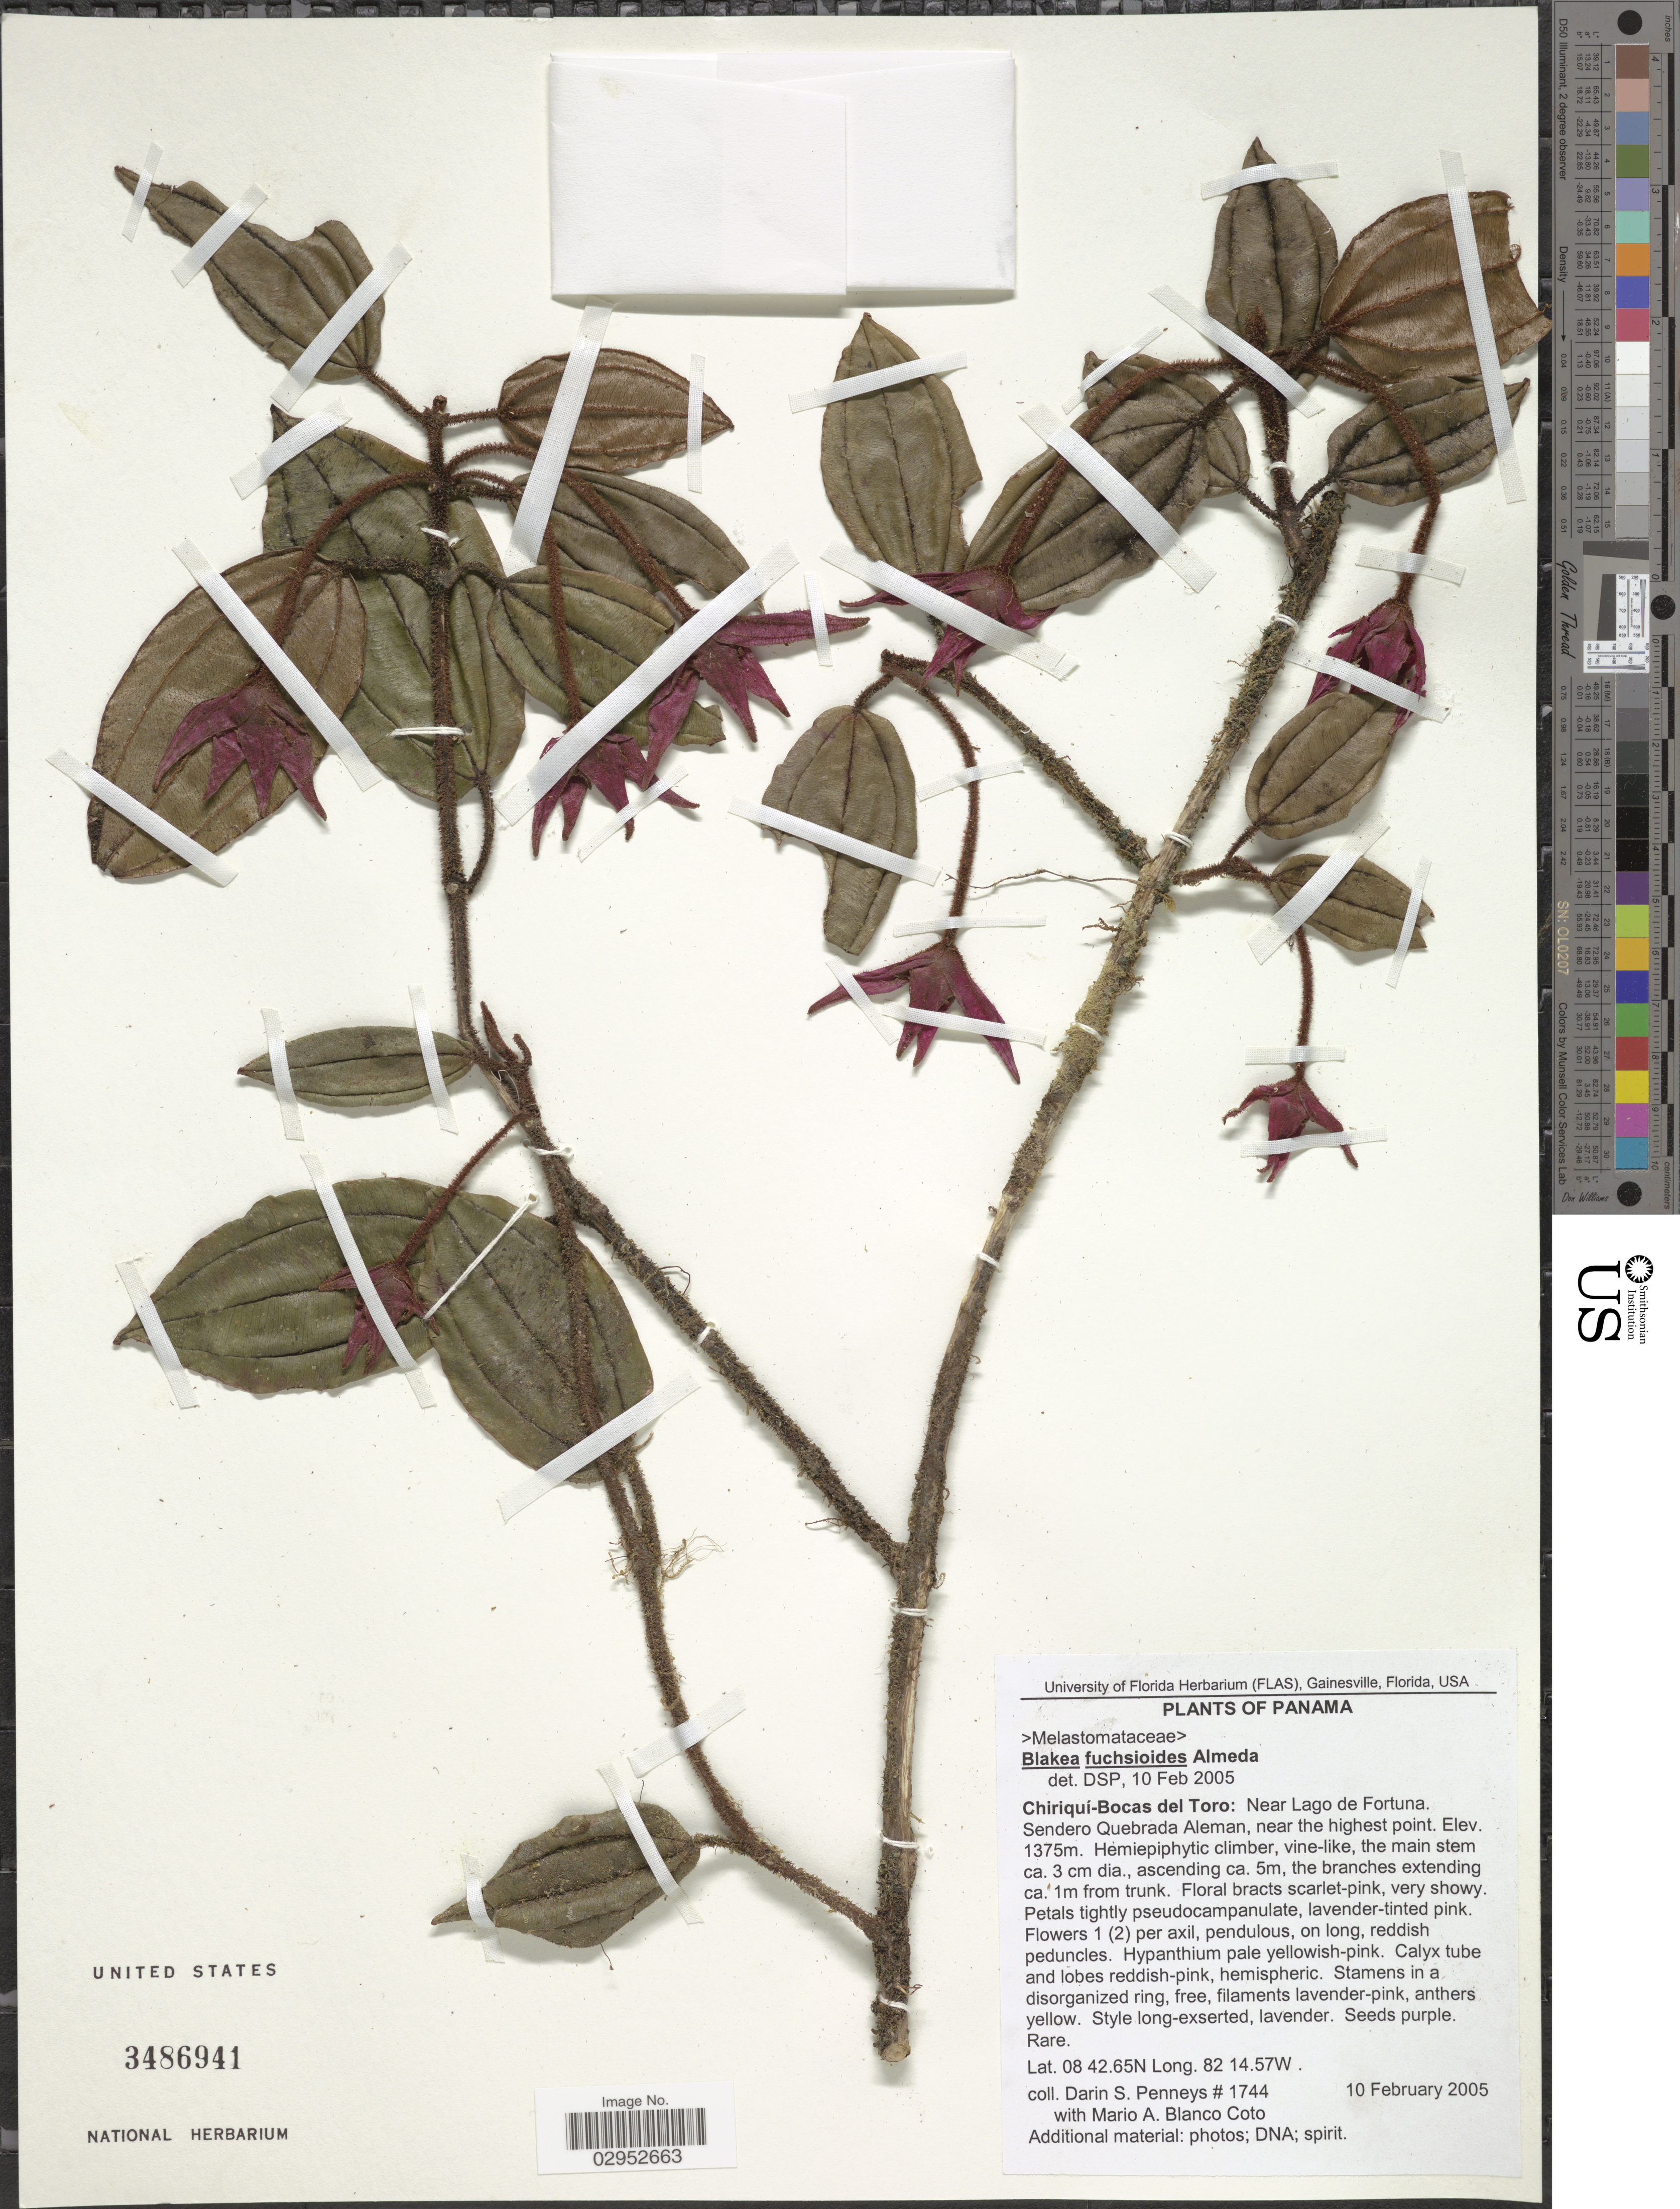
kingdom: Plantae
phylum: Tracheophyta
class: Magnoliopsida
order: Myrtales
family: Melastomataceae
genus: Blakea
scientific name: Blakea fuchsioides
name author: Almeda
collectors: D. S. Penneys & M. Blanco Coto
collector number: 1744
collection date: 2005-02-10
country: Panama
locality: Chiriqui-Bocas del Toro: Near Lago de Fortuna. Sendero Quebrada Aleman, near the highest point.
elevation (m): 1375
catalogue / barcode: US 3486941